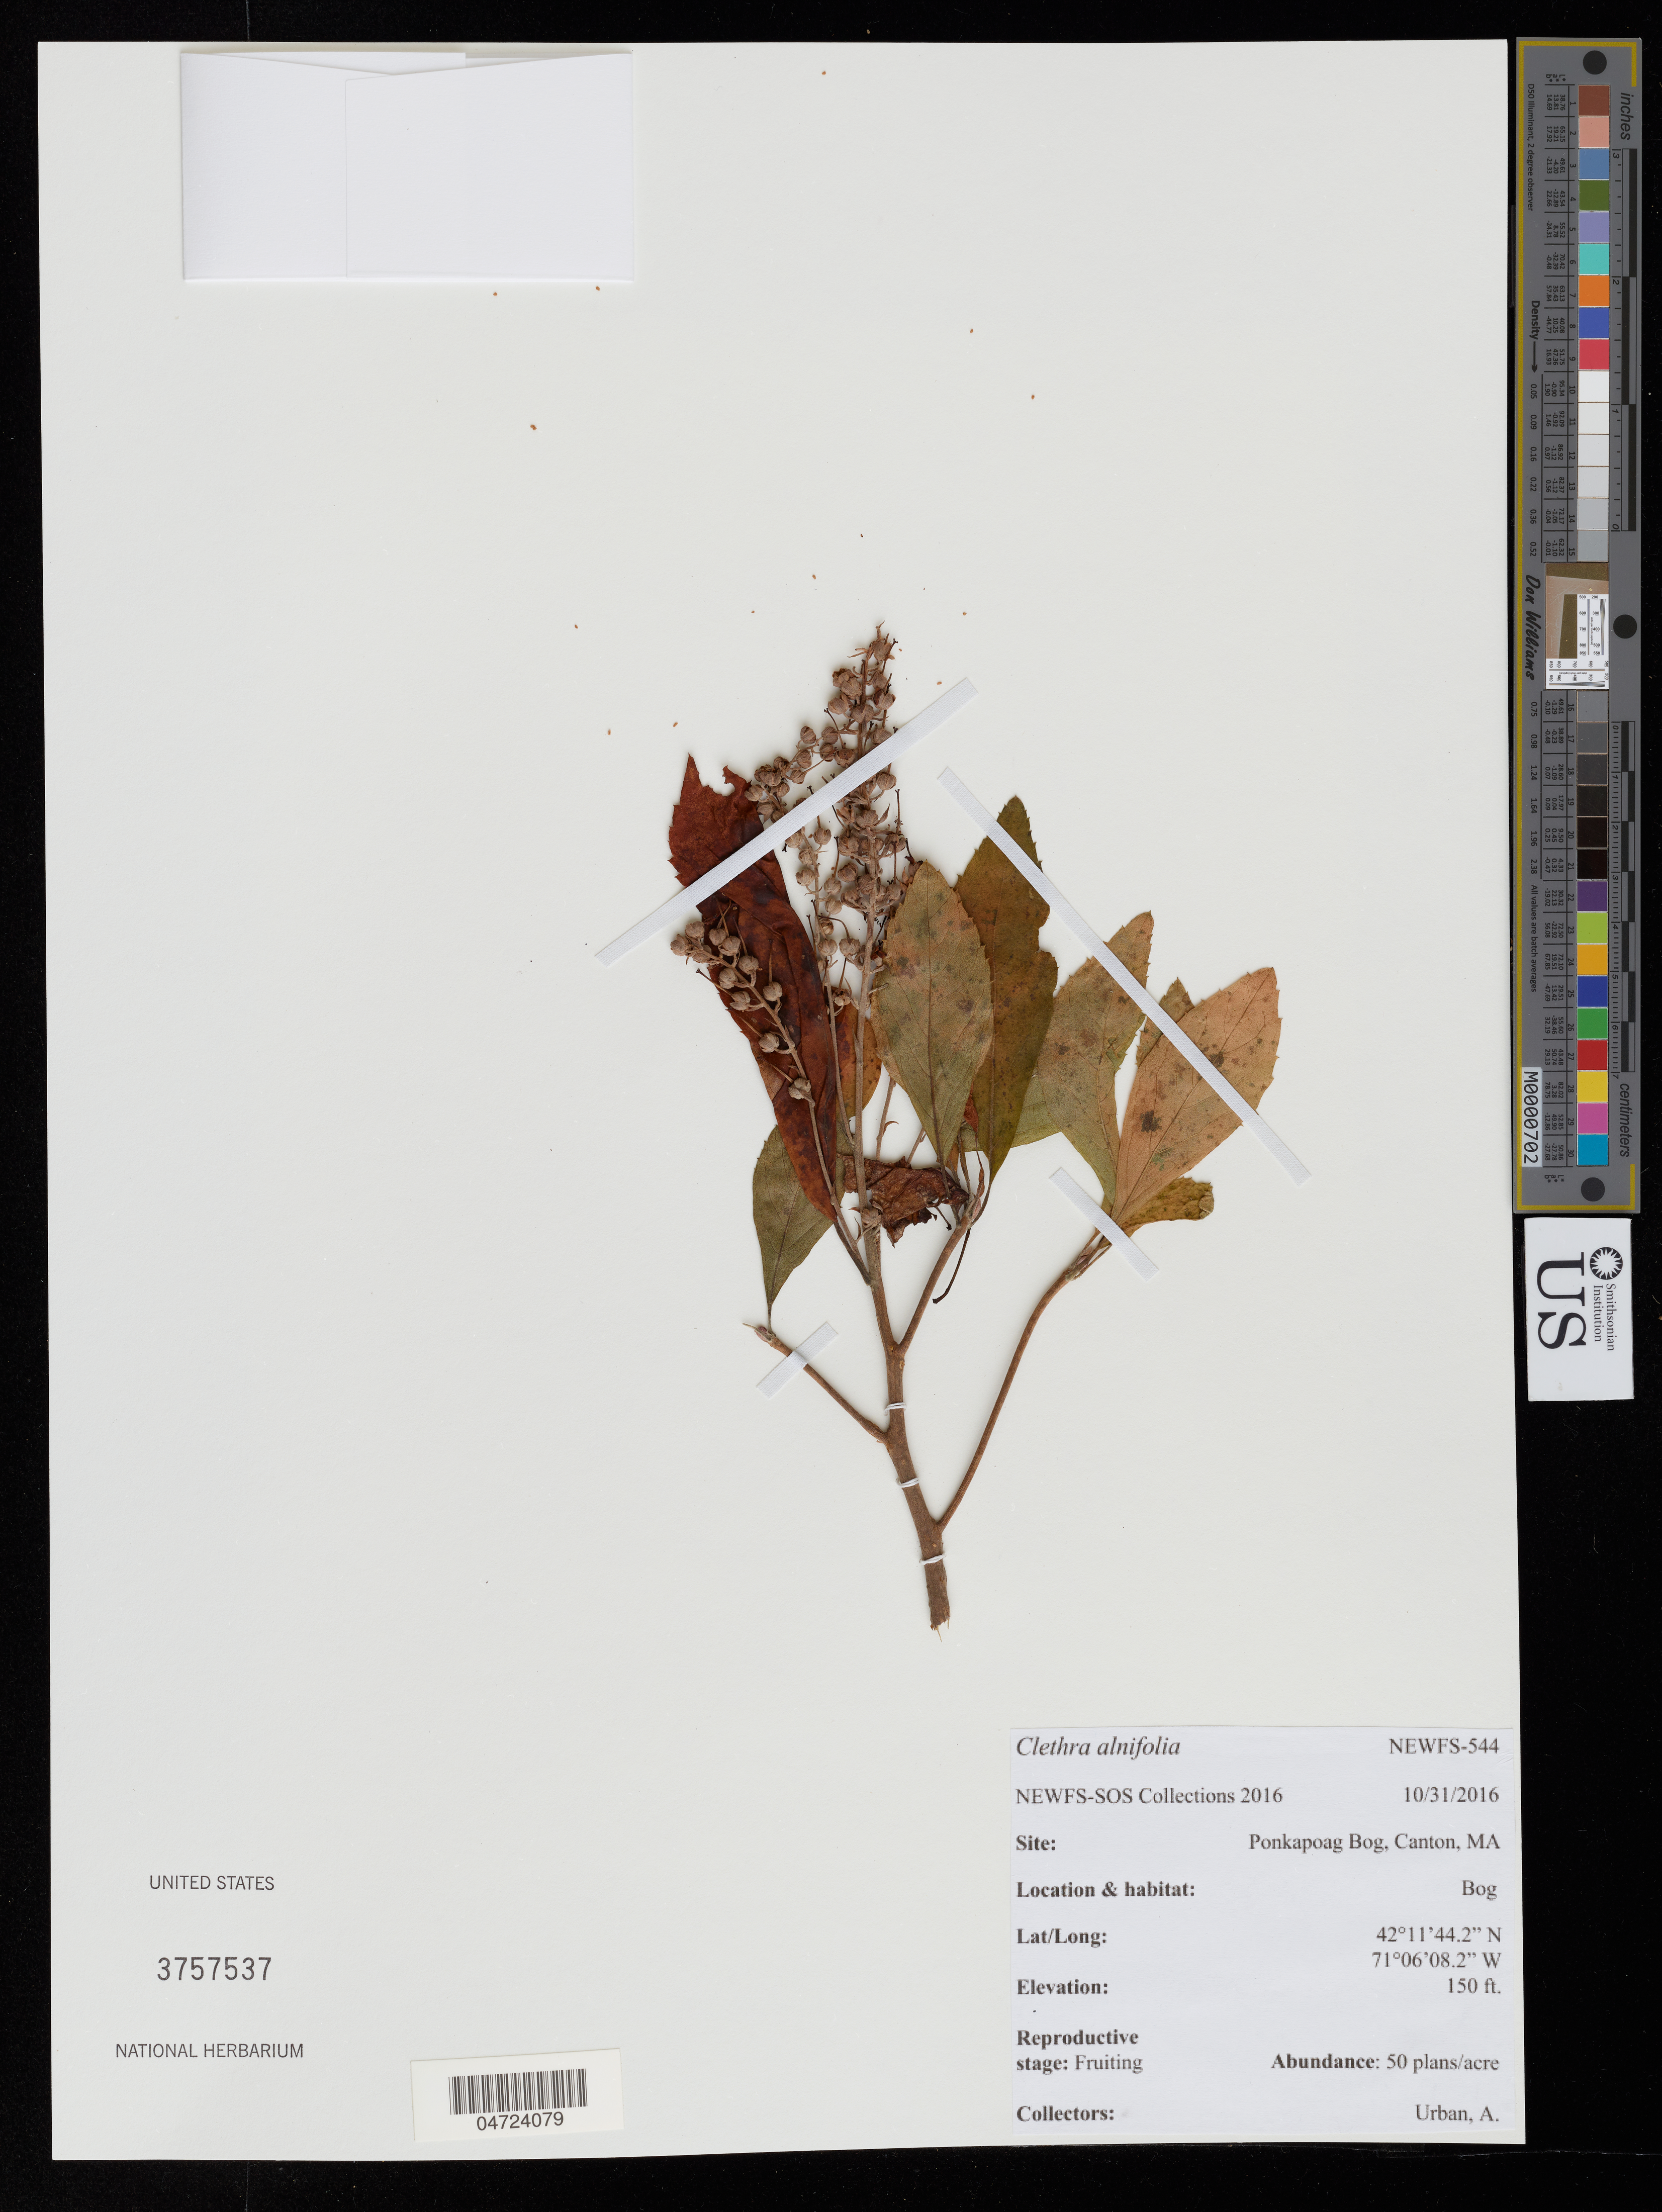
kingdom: Plantae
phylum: Tracheophyta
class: Magnoliopsida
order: Ericales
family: Clethraceae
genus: Clethra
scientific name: Clethra alnifolia sensu Blanco non L.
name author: (L.) Blanco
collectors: A. Urban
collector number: NEWFS-544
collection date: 2016-10-31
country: United States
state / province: Massachusetts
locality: Ponkapoag Bog, Canton.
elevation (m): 46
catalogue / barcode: US 3757537